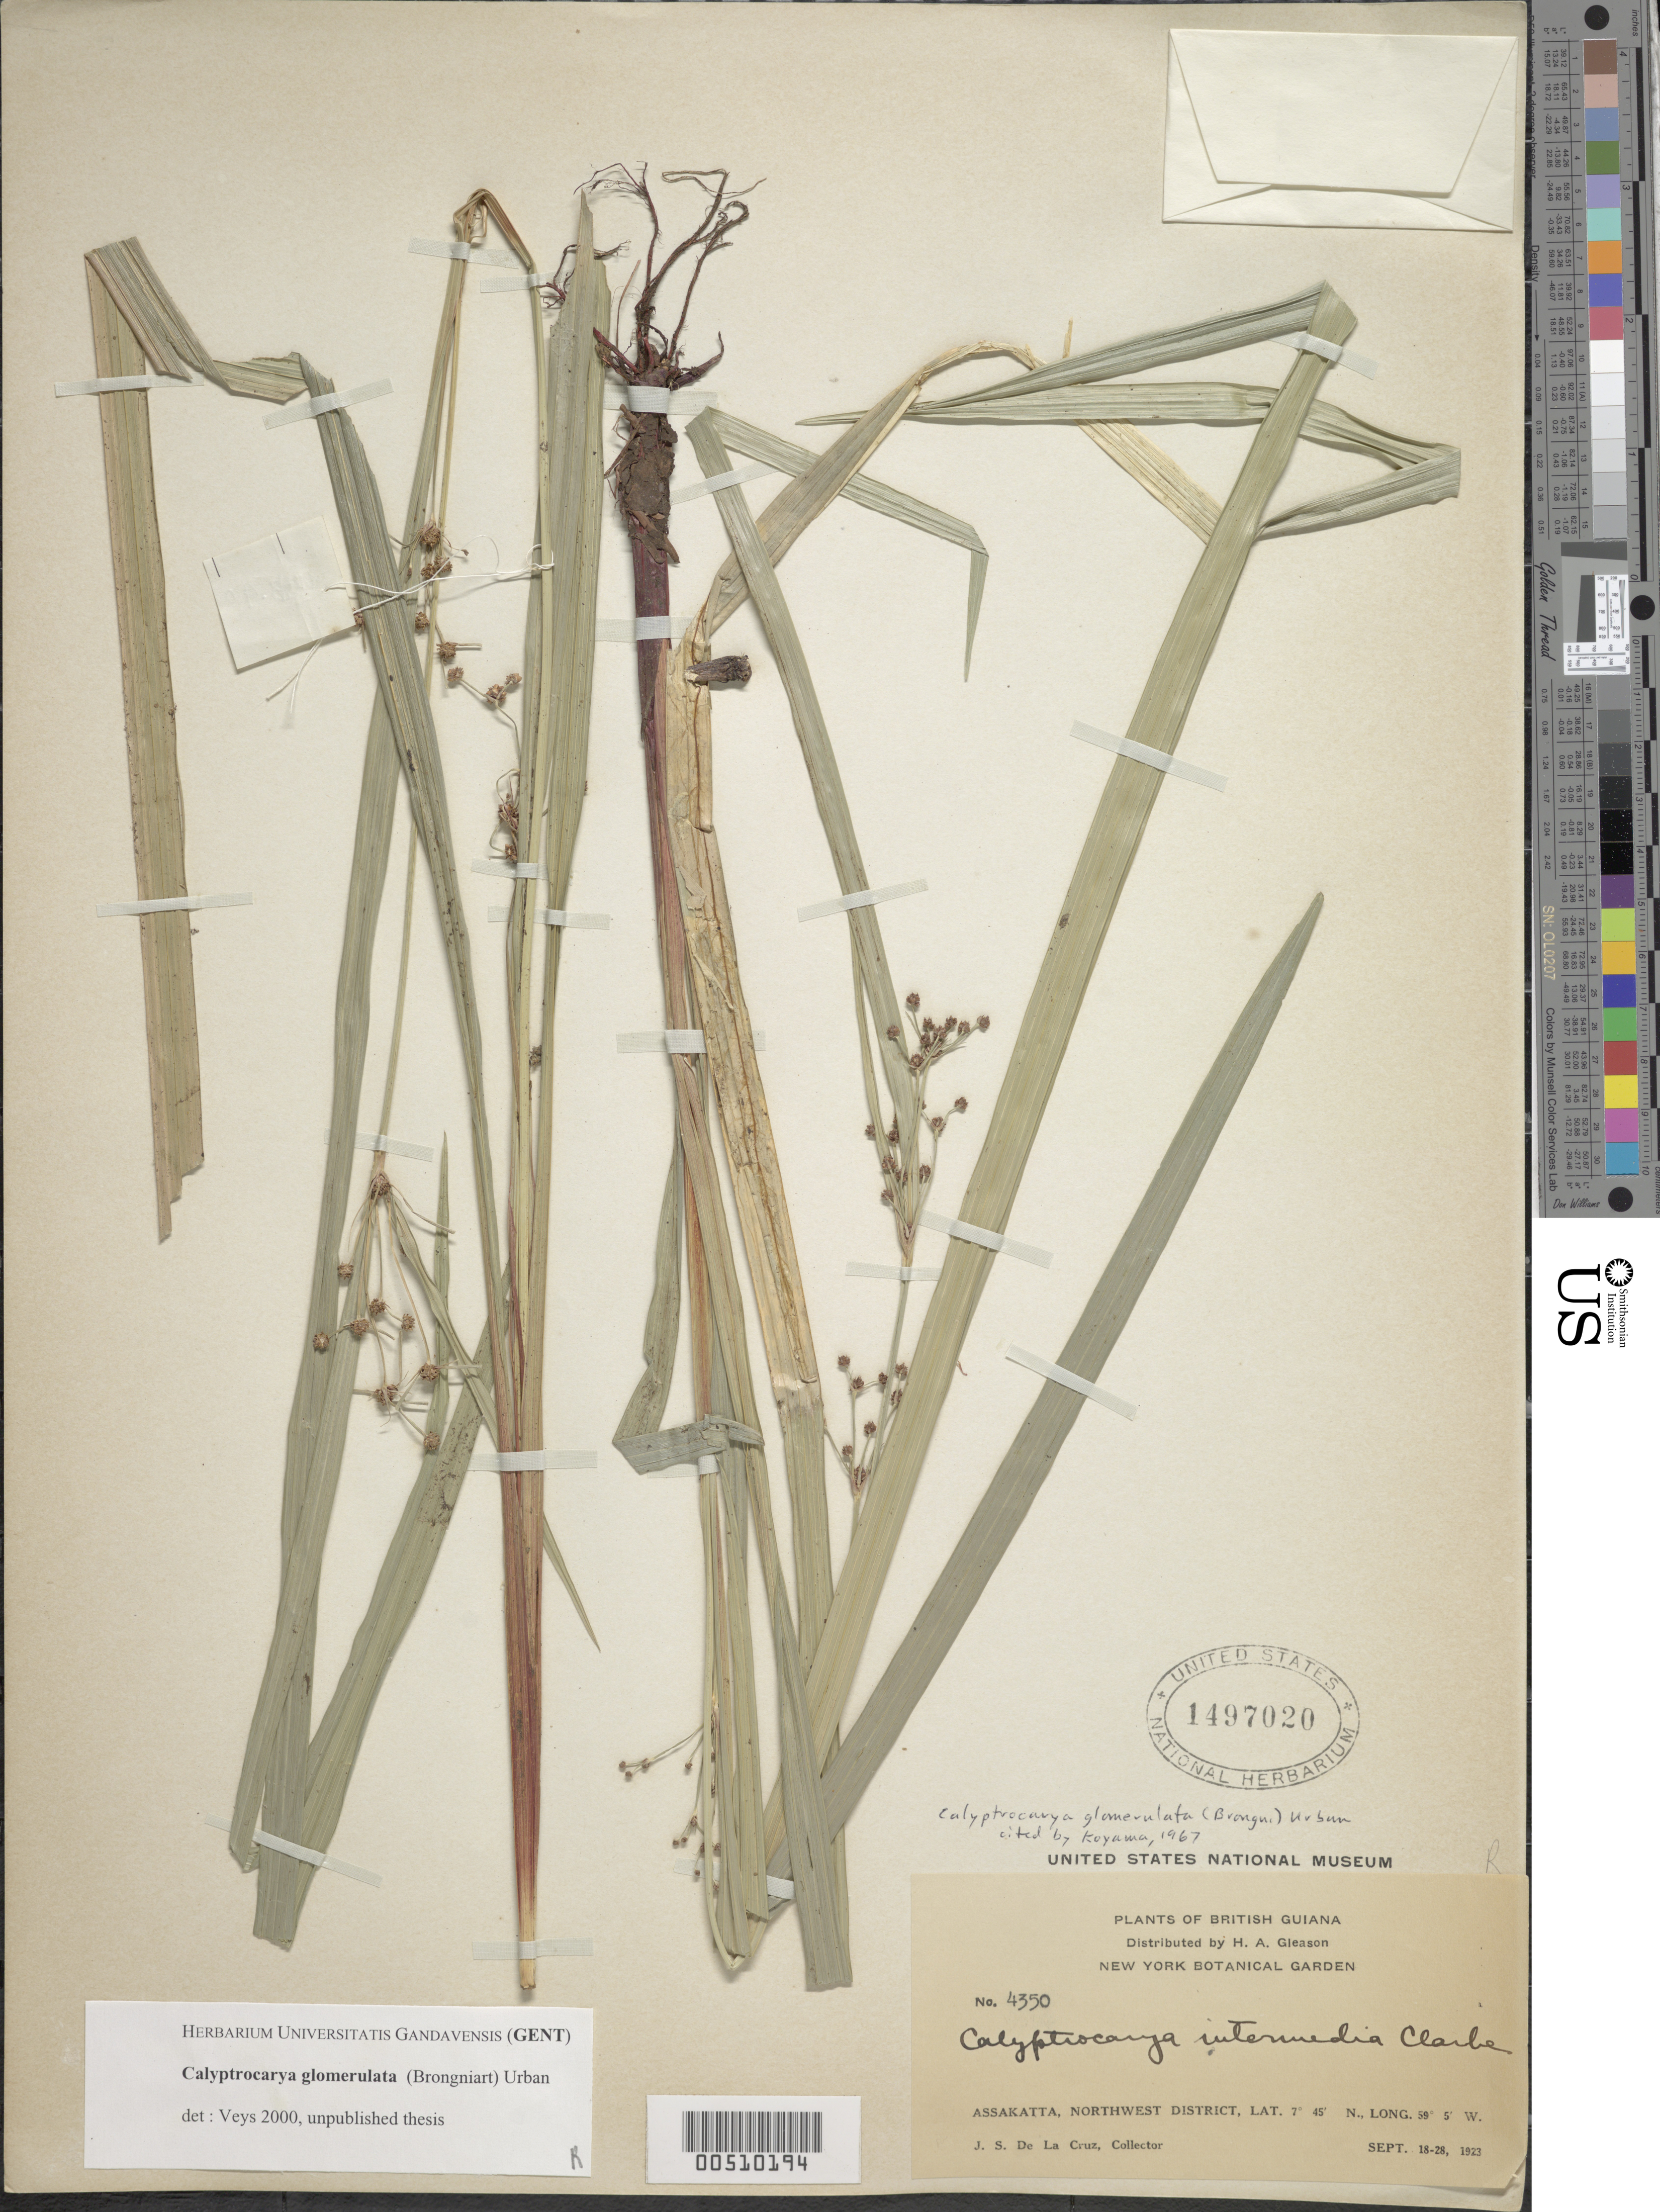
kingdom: Plantae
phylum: Tracheophyta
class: Liliopsida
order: Poales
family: Cyperaceae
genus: Calyptrocarya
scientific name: Calyptrocarya glomerulata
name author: (Brongn.) Urb.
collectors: J. S. de la Cruz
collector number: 4350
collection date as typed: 18 May 1923 to 23 May 1923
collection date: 1923-05-18/1923-05-23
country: Guyana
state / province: Barima-Waini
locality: Assakatta. [In former Northwest Region.]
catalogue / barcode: US 1497020